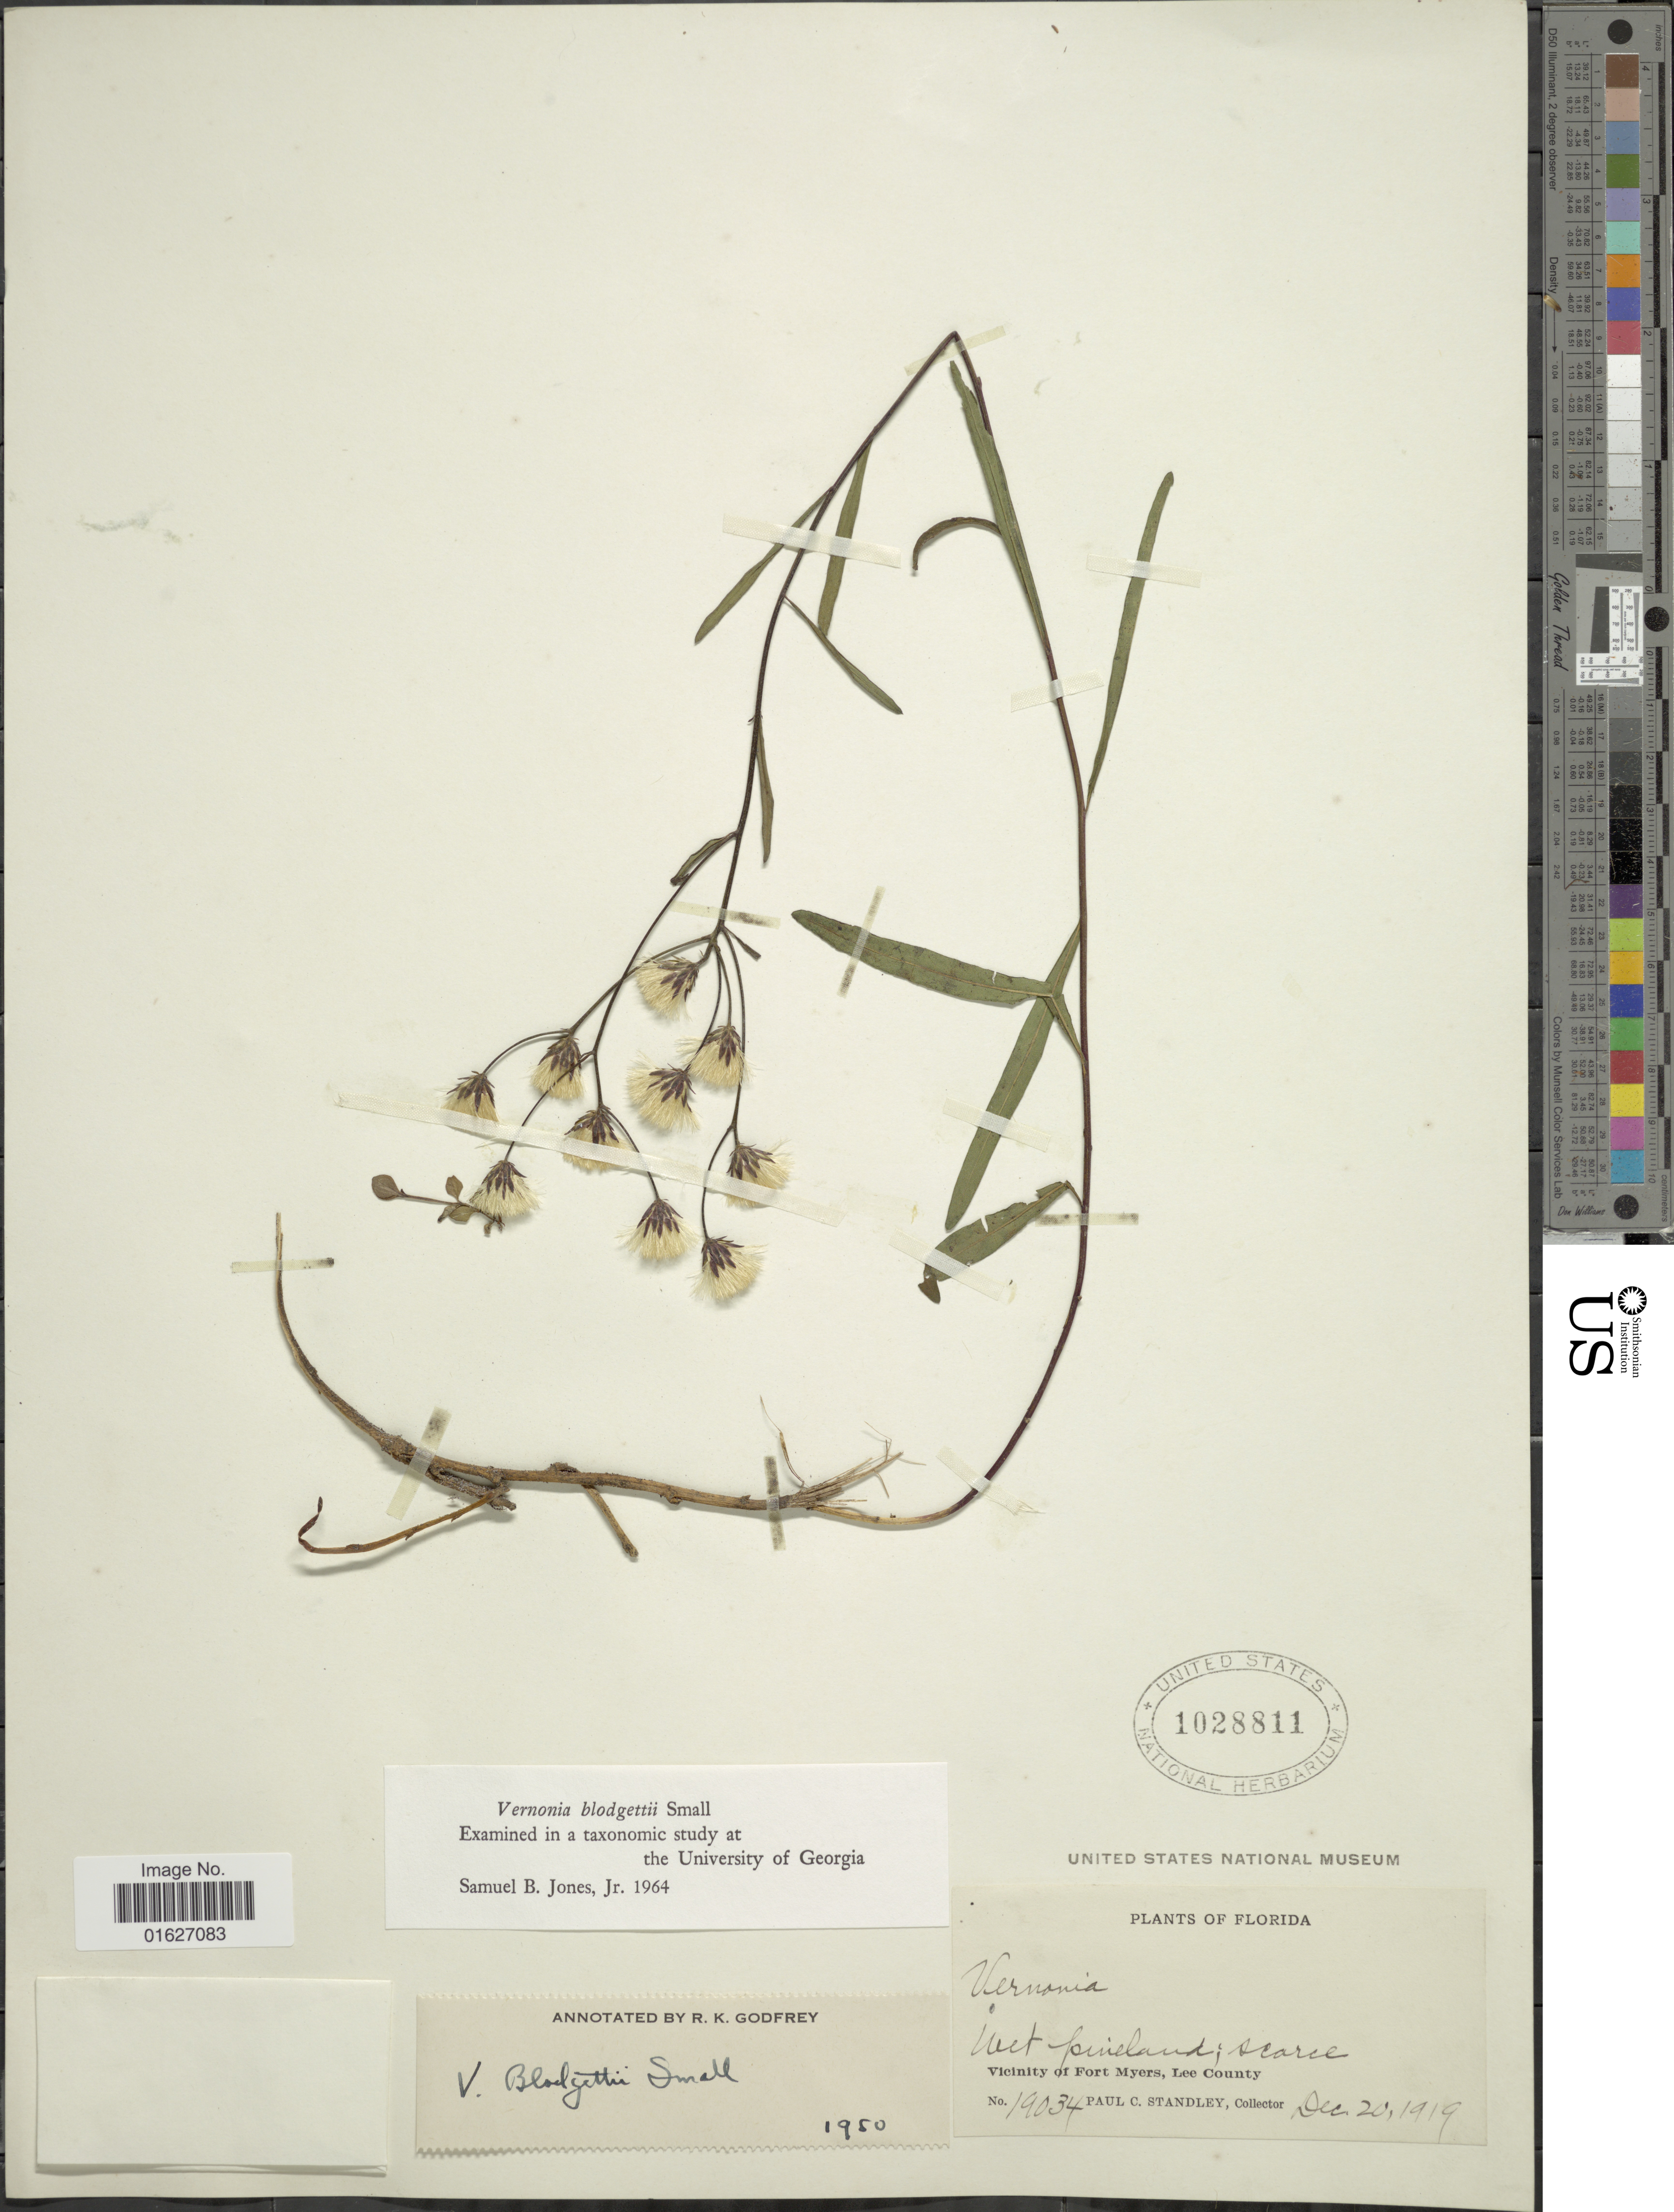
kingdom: Plantae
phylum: Tracheophyta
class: Magnoliopsida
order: Asterales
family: Asteraceae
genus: Vernonia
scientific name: Vernonia blodgettii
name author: Small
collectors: P. C. Standley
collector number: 19034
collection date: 1919-12-20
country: United States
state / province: Florida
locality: Vicinity of Fort Myers, Lee County.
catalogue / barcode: US 1028811